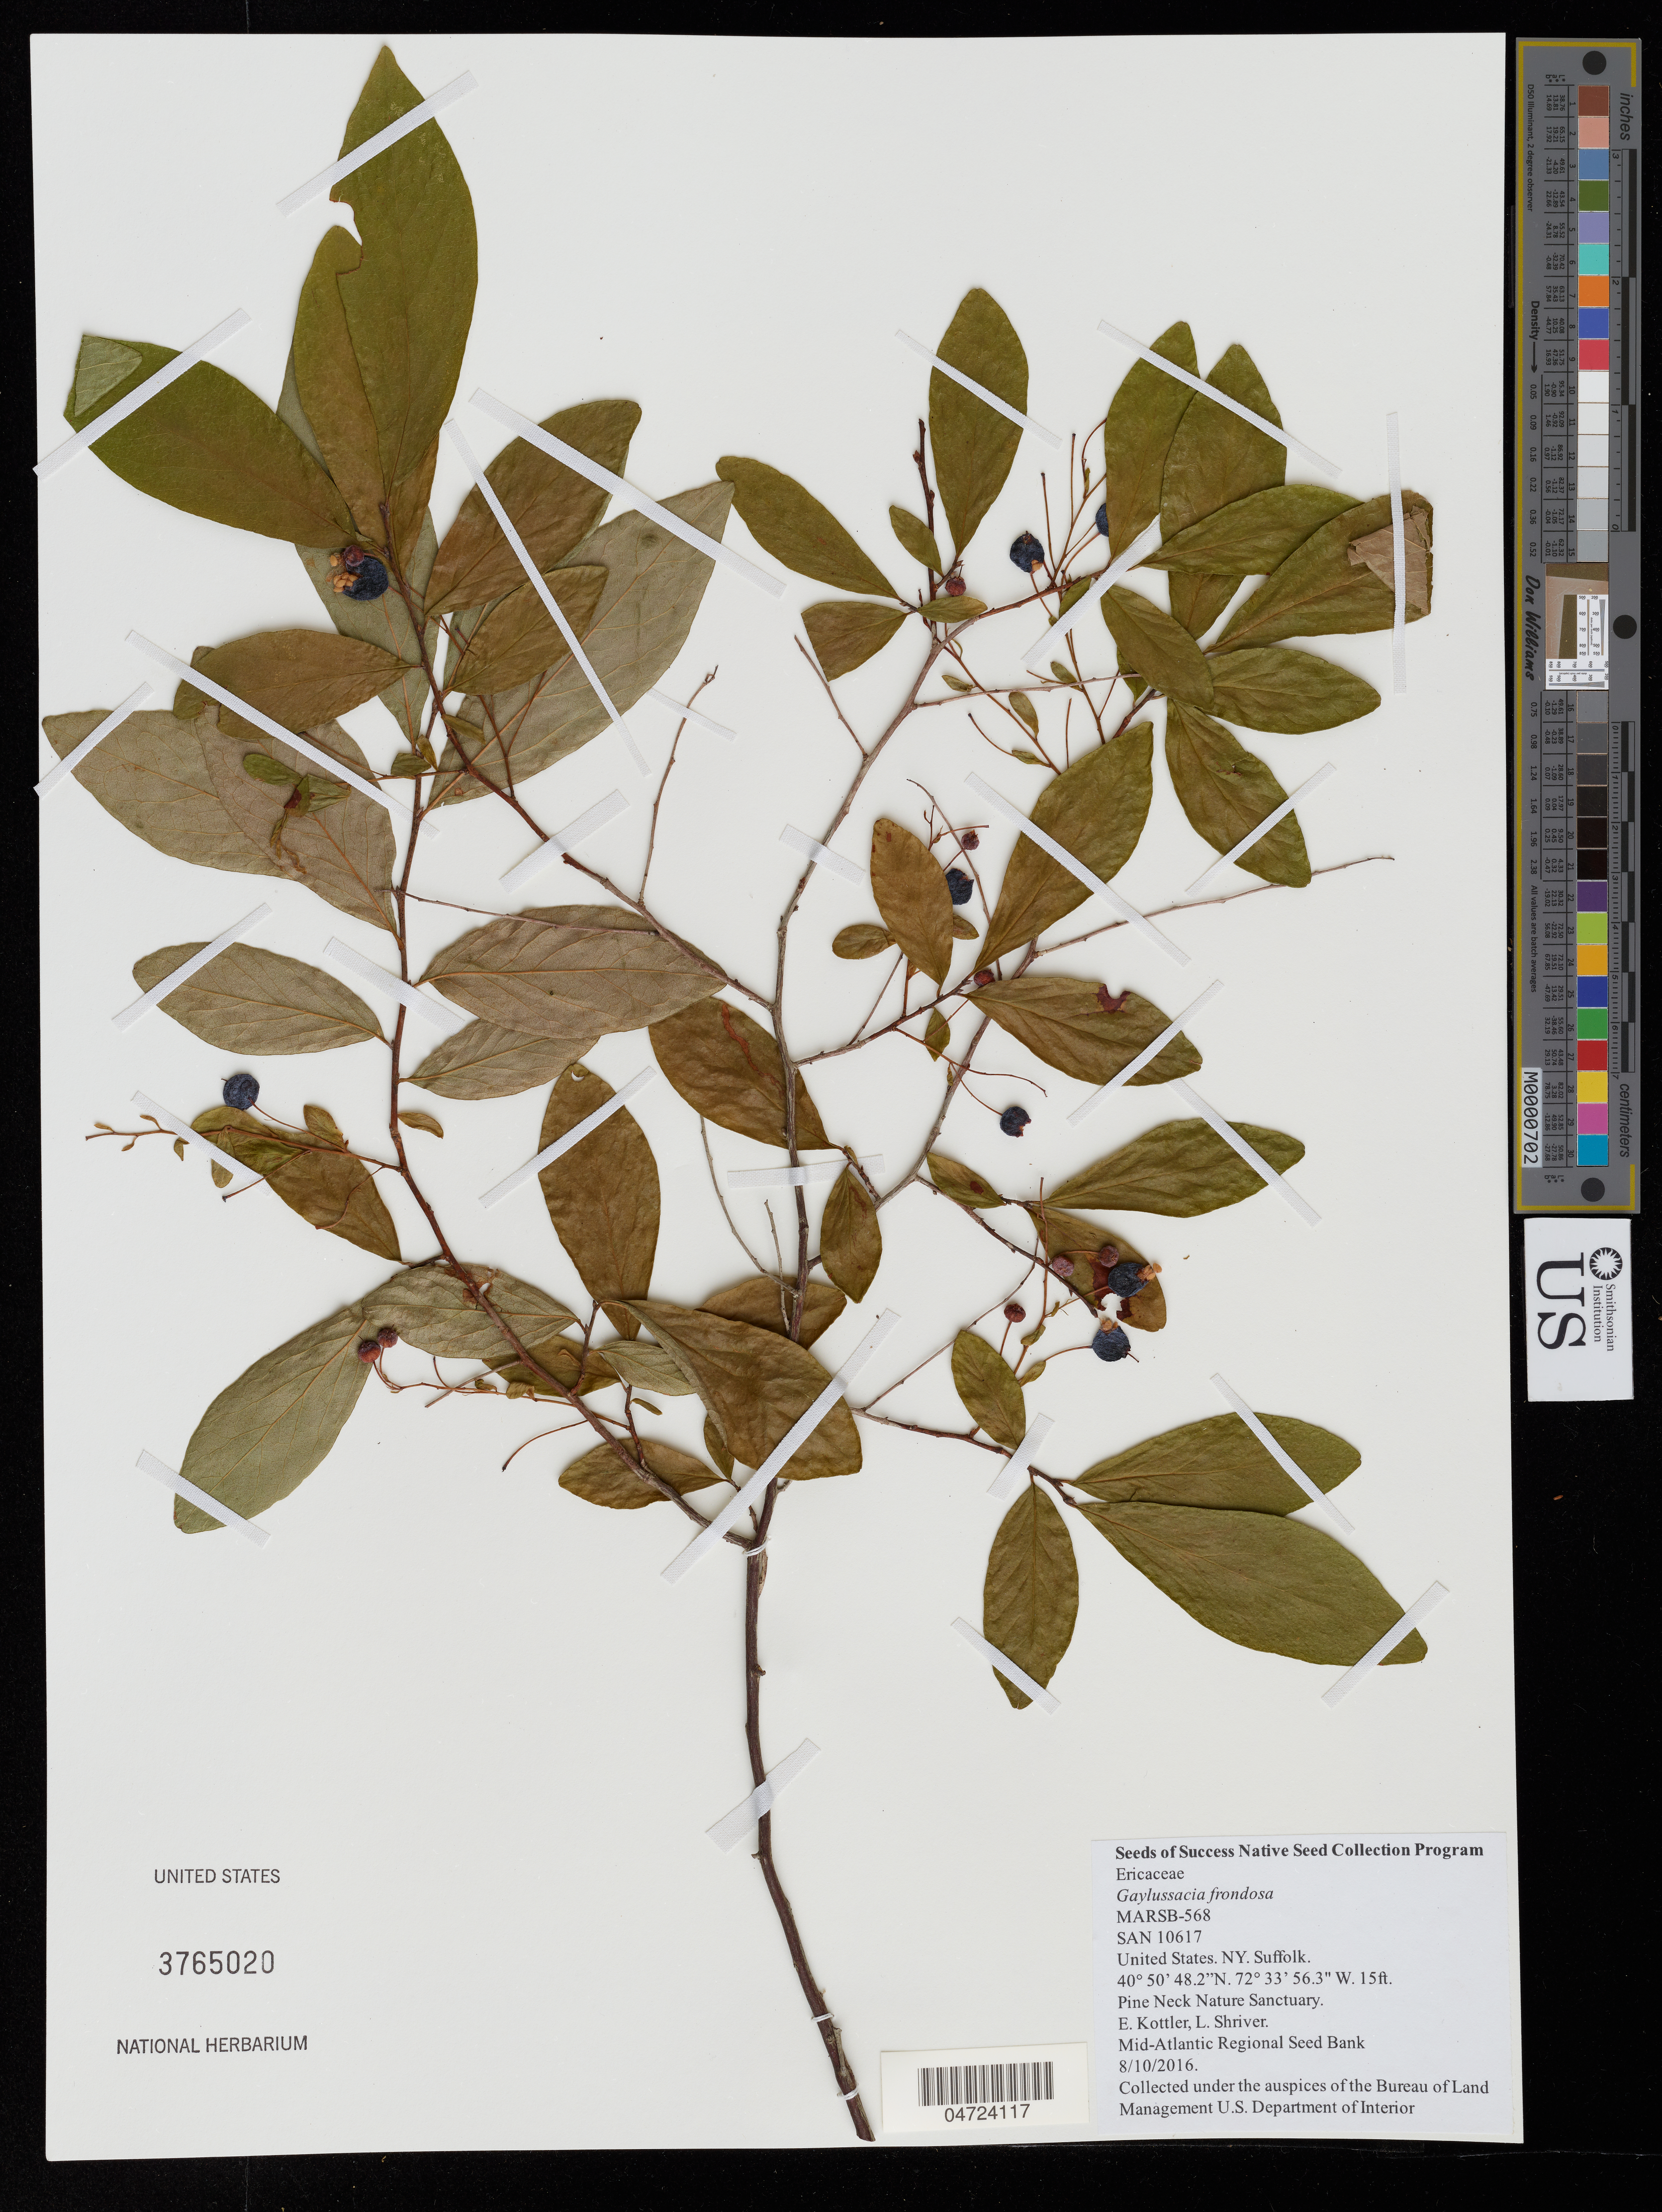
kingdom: Plantae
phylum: Tracheophyta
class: Magnoliopsida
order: Ericales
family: Ericaceae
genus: Gaylussacia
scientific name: Gaylussacia frondosa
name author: (L.) Torr. & A. Gray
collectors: E. Kottler & L. Shriver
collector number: MARSB-568/SAN10617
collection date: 2016-08-10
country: United States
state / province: New York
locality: Suffolk. Pine Neck Nature Sanctuary.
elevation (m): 5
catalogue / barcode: US 3765020